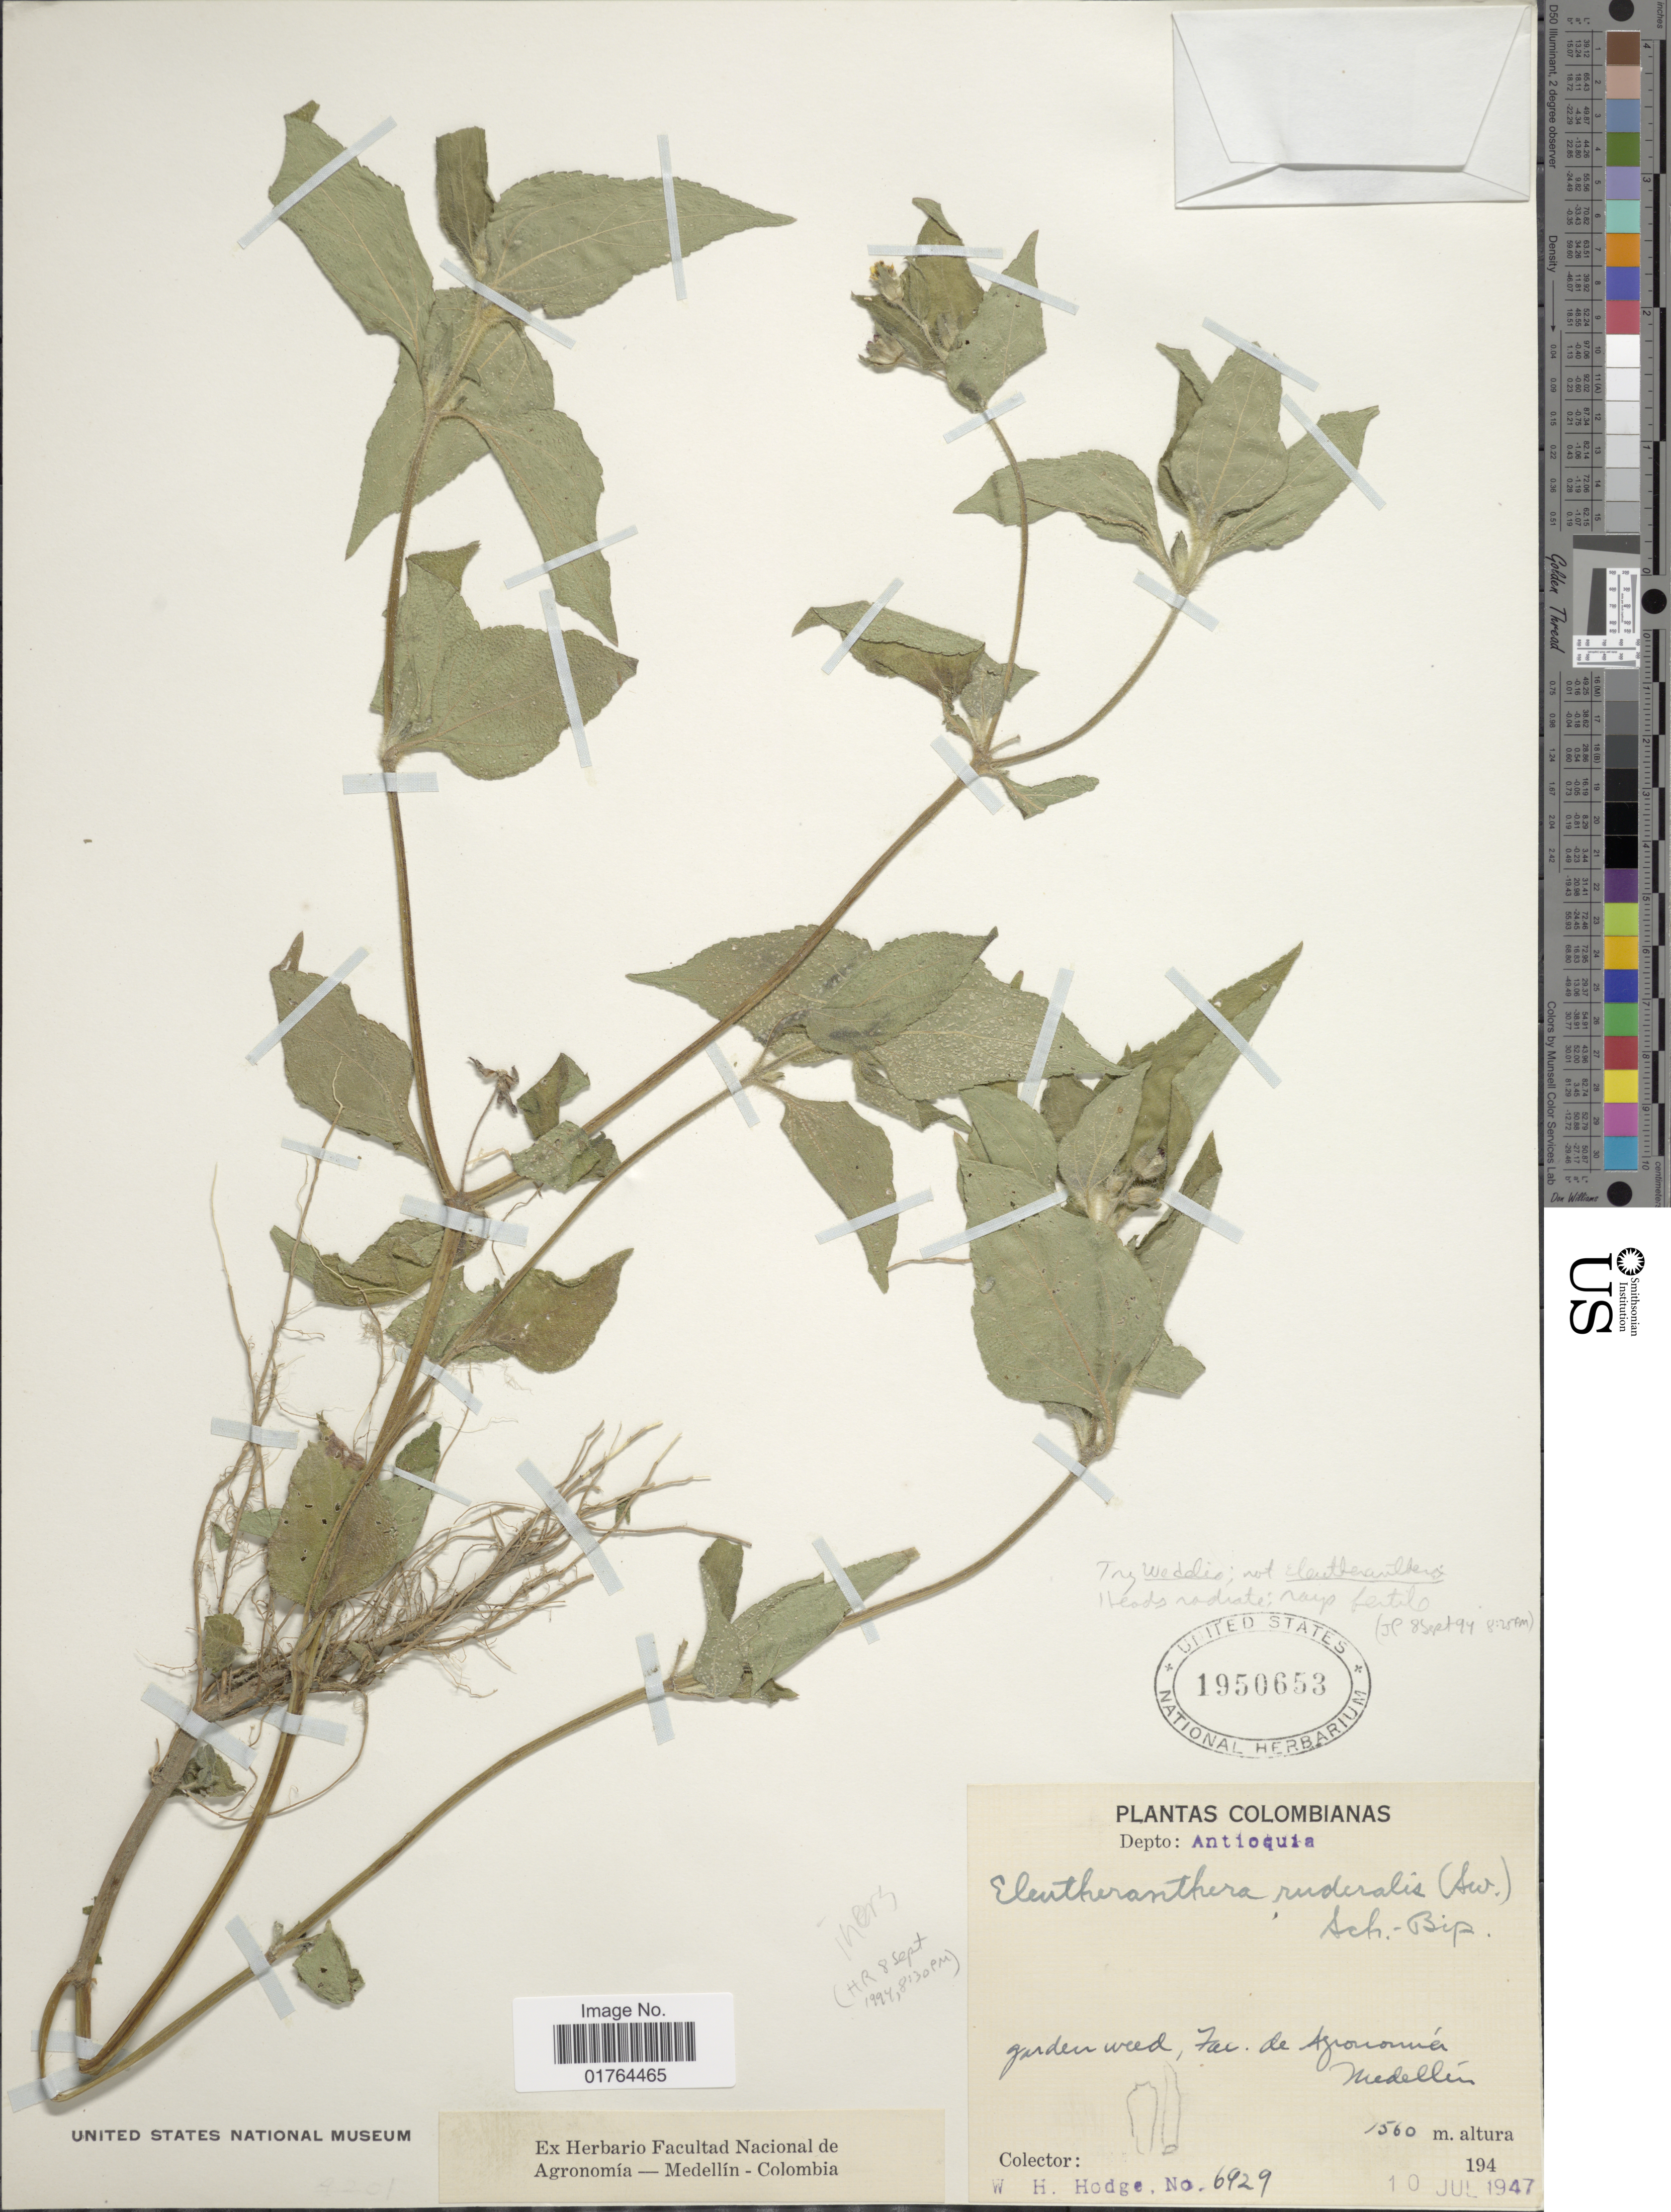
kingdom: Plantae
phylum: Tracheophyta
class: Magnoliopsida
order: Asterales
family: Asteraceae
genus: Wedelia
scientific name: Wedelia iners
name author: (S.F. Blake) Strother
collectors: W. Hodge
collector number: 6929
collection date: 1947-07-10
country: Colombia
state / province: Antioquia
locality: Medellin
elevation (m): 1560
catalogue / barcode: US 1950653